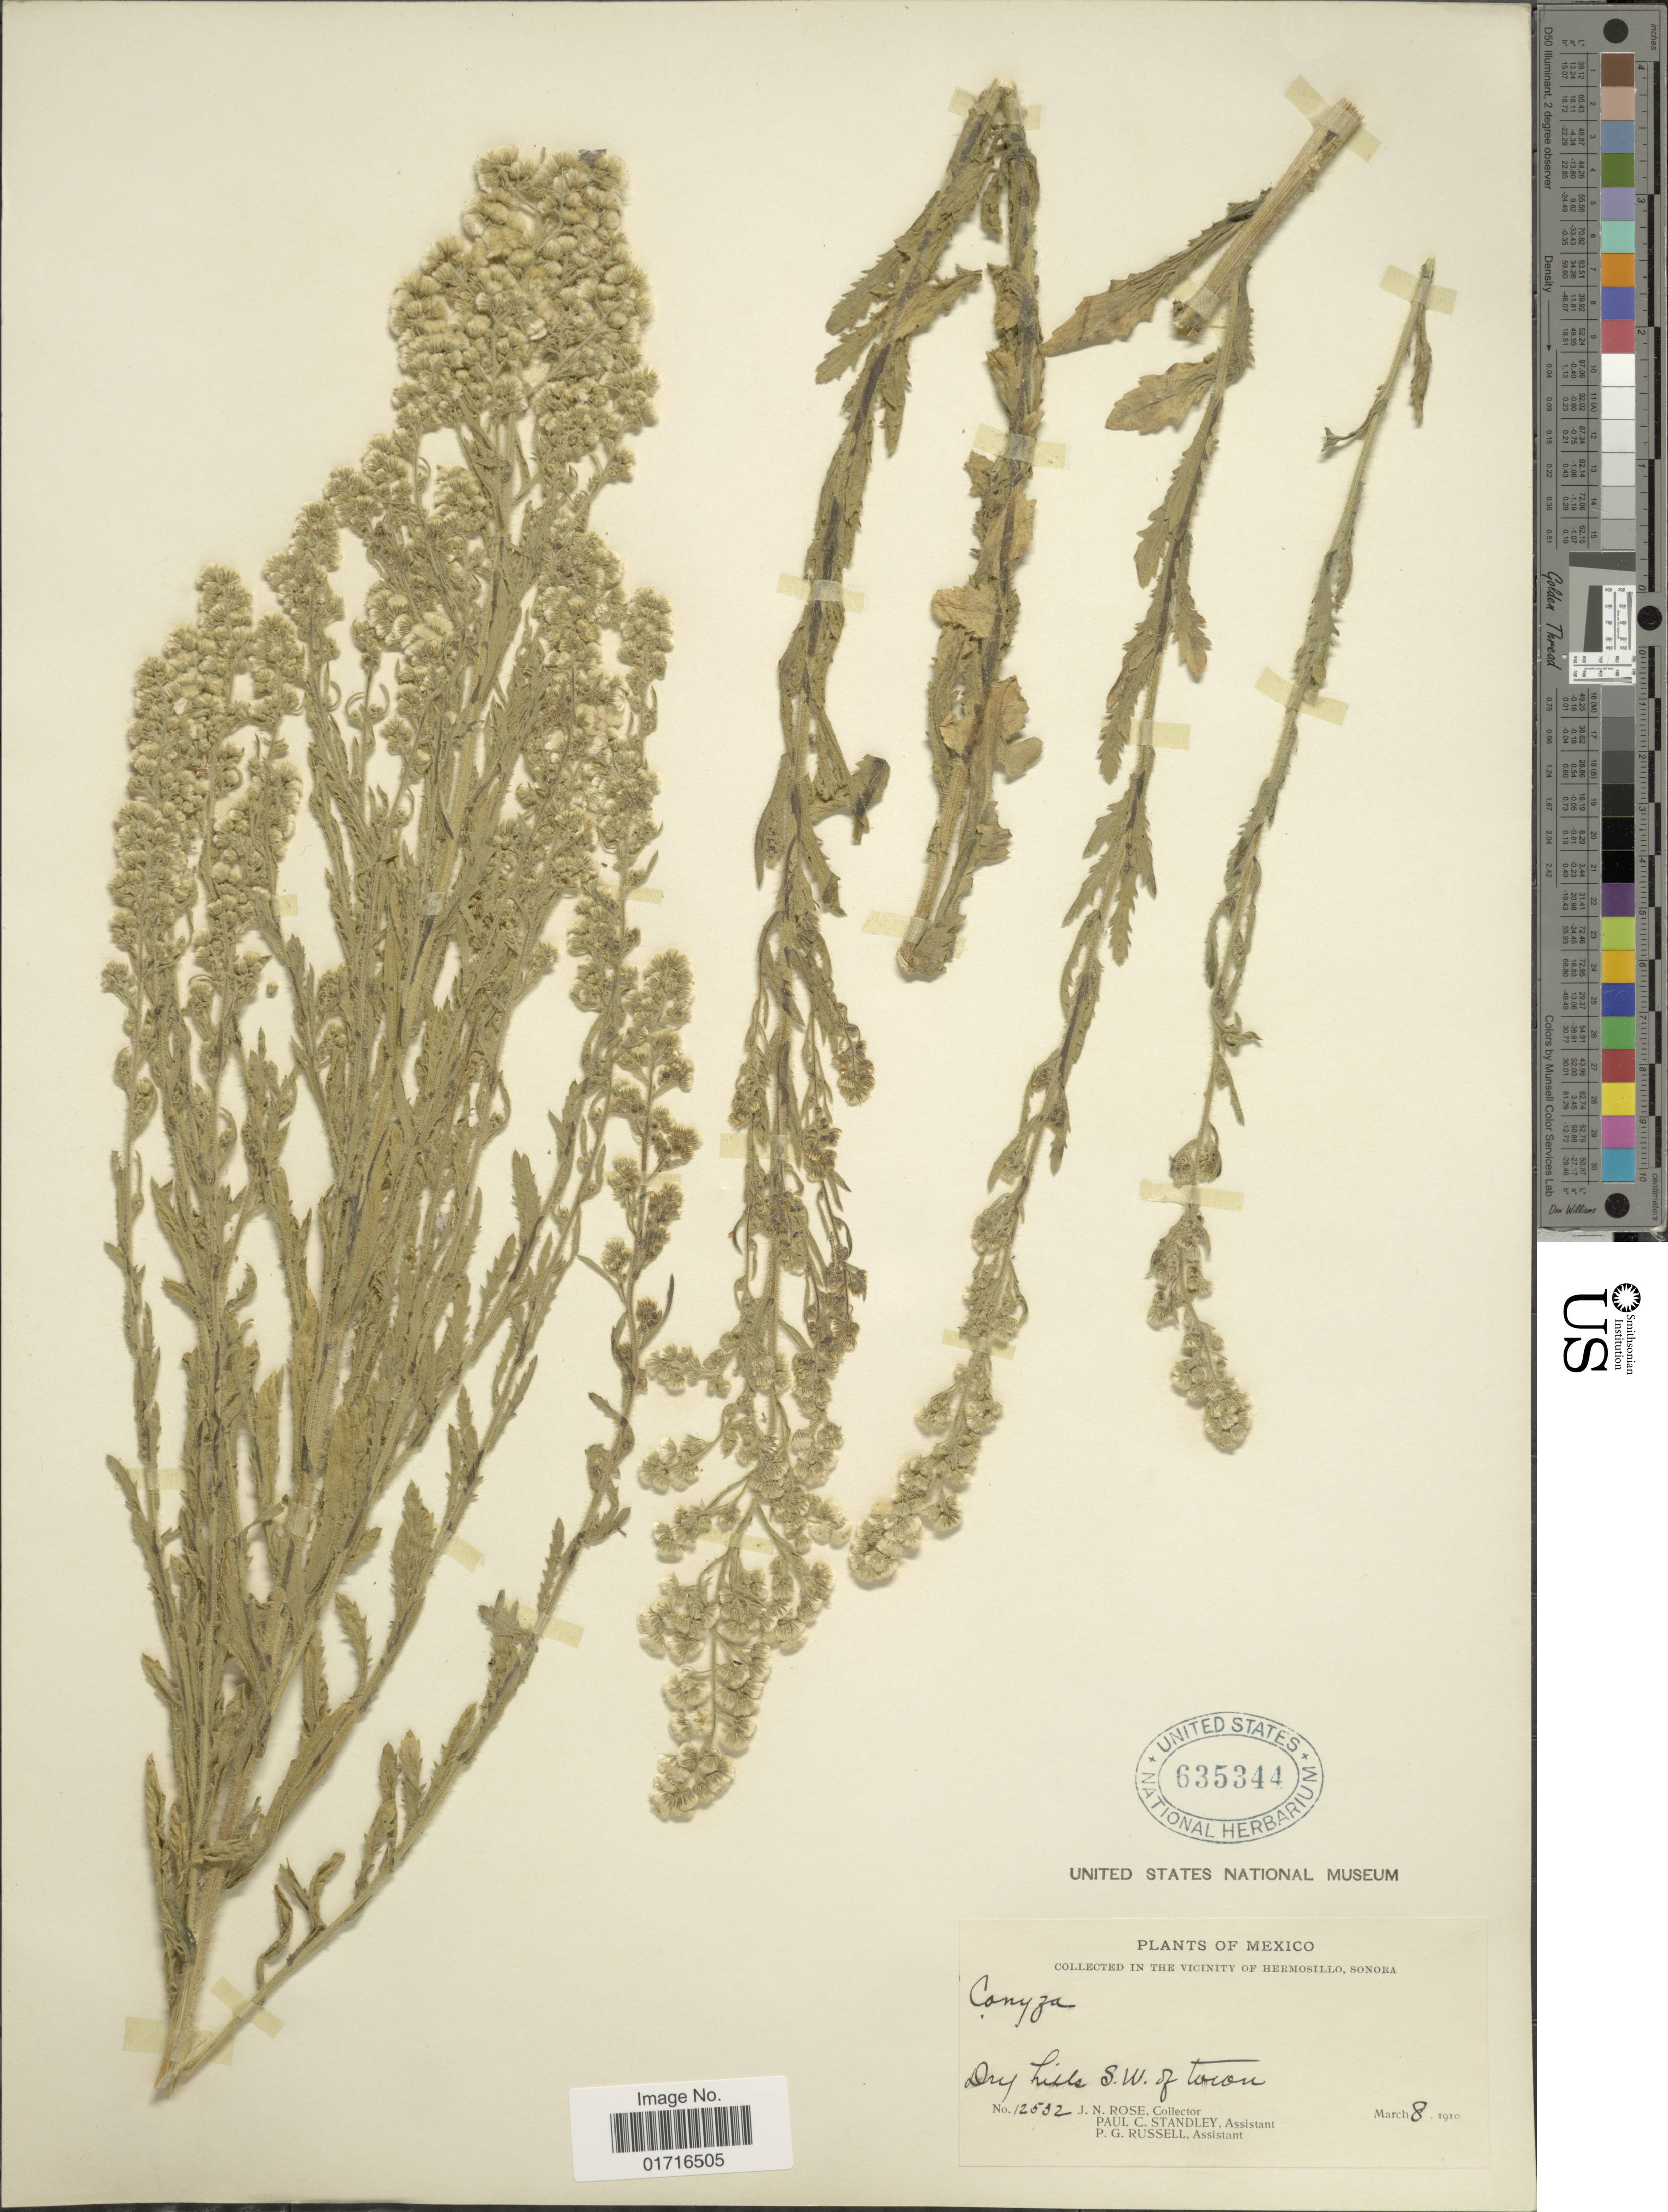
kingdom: Plantae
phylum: Tracheophyta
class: Magnoliopsida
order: Asterales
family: Asteraceae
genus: Conyza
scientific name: Conyza coulteri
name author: A. Gray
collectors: J. N. Rose, P. C. Standley & P. G. Russell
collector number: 12532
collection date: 1910-03-08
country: Mexico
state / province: Sonora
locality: Vicinity of Hermosillo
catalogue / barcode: US 635344